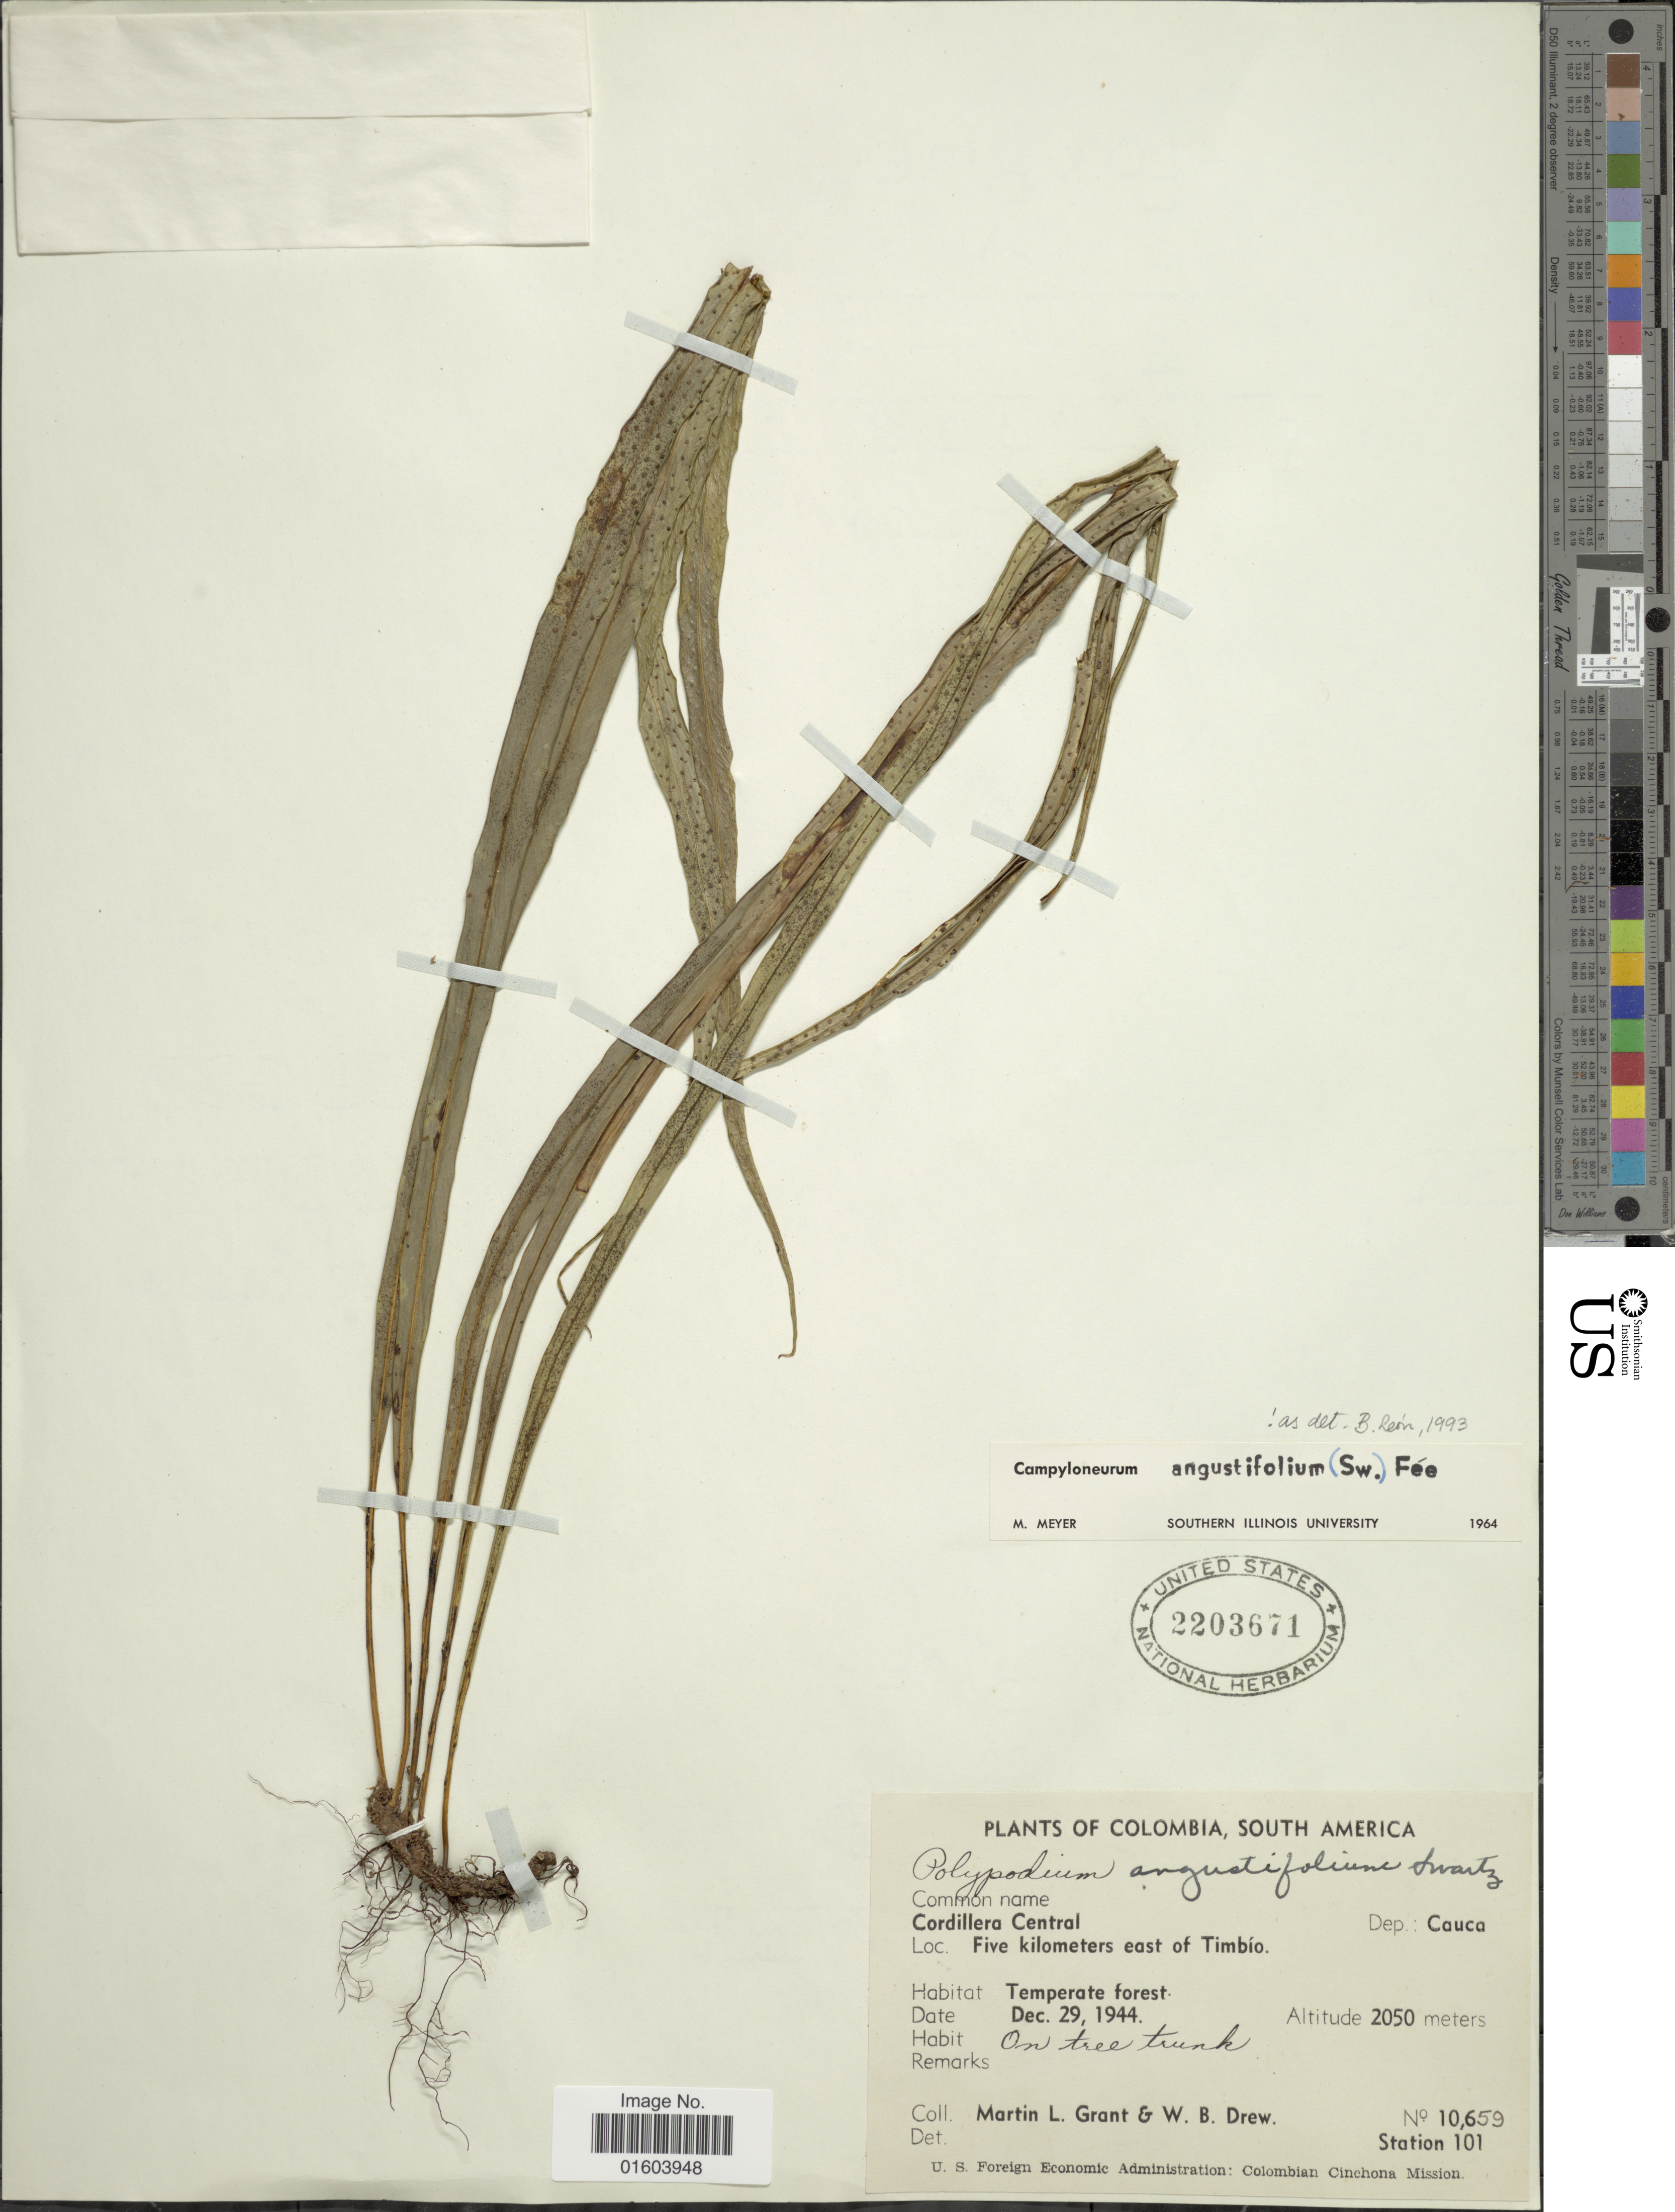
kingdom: Plantae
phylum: Tracheophyta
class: Polypodiopsida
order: Polypodiales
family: Polypodiaceae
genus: Campyloneurum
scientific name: Campyloneurum angustifolium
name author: (Sw.) Fée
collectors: M. L. Grant & W. B. Drew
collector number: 10659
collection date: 1944-12-29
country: Colombia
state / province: Cauca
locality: Colombia, South America. Cordillera Central, Dep.: Cauca, Five kilometers east of Timbio. Station 101.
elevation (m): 2050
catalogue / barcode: US 2203671